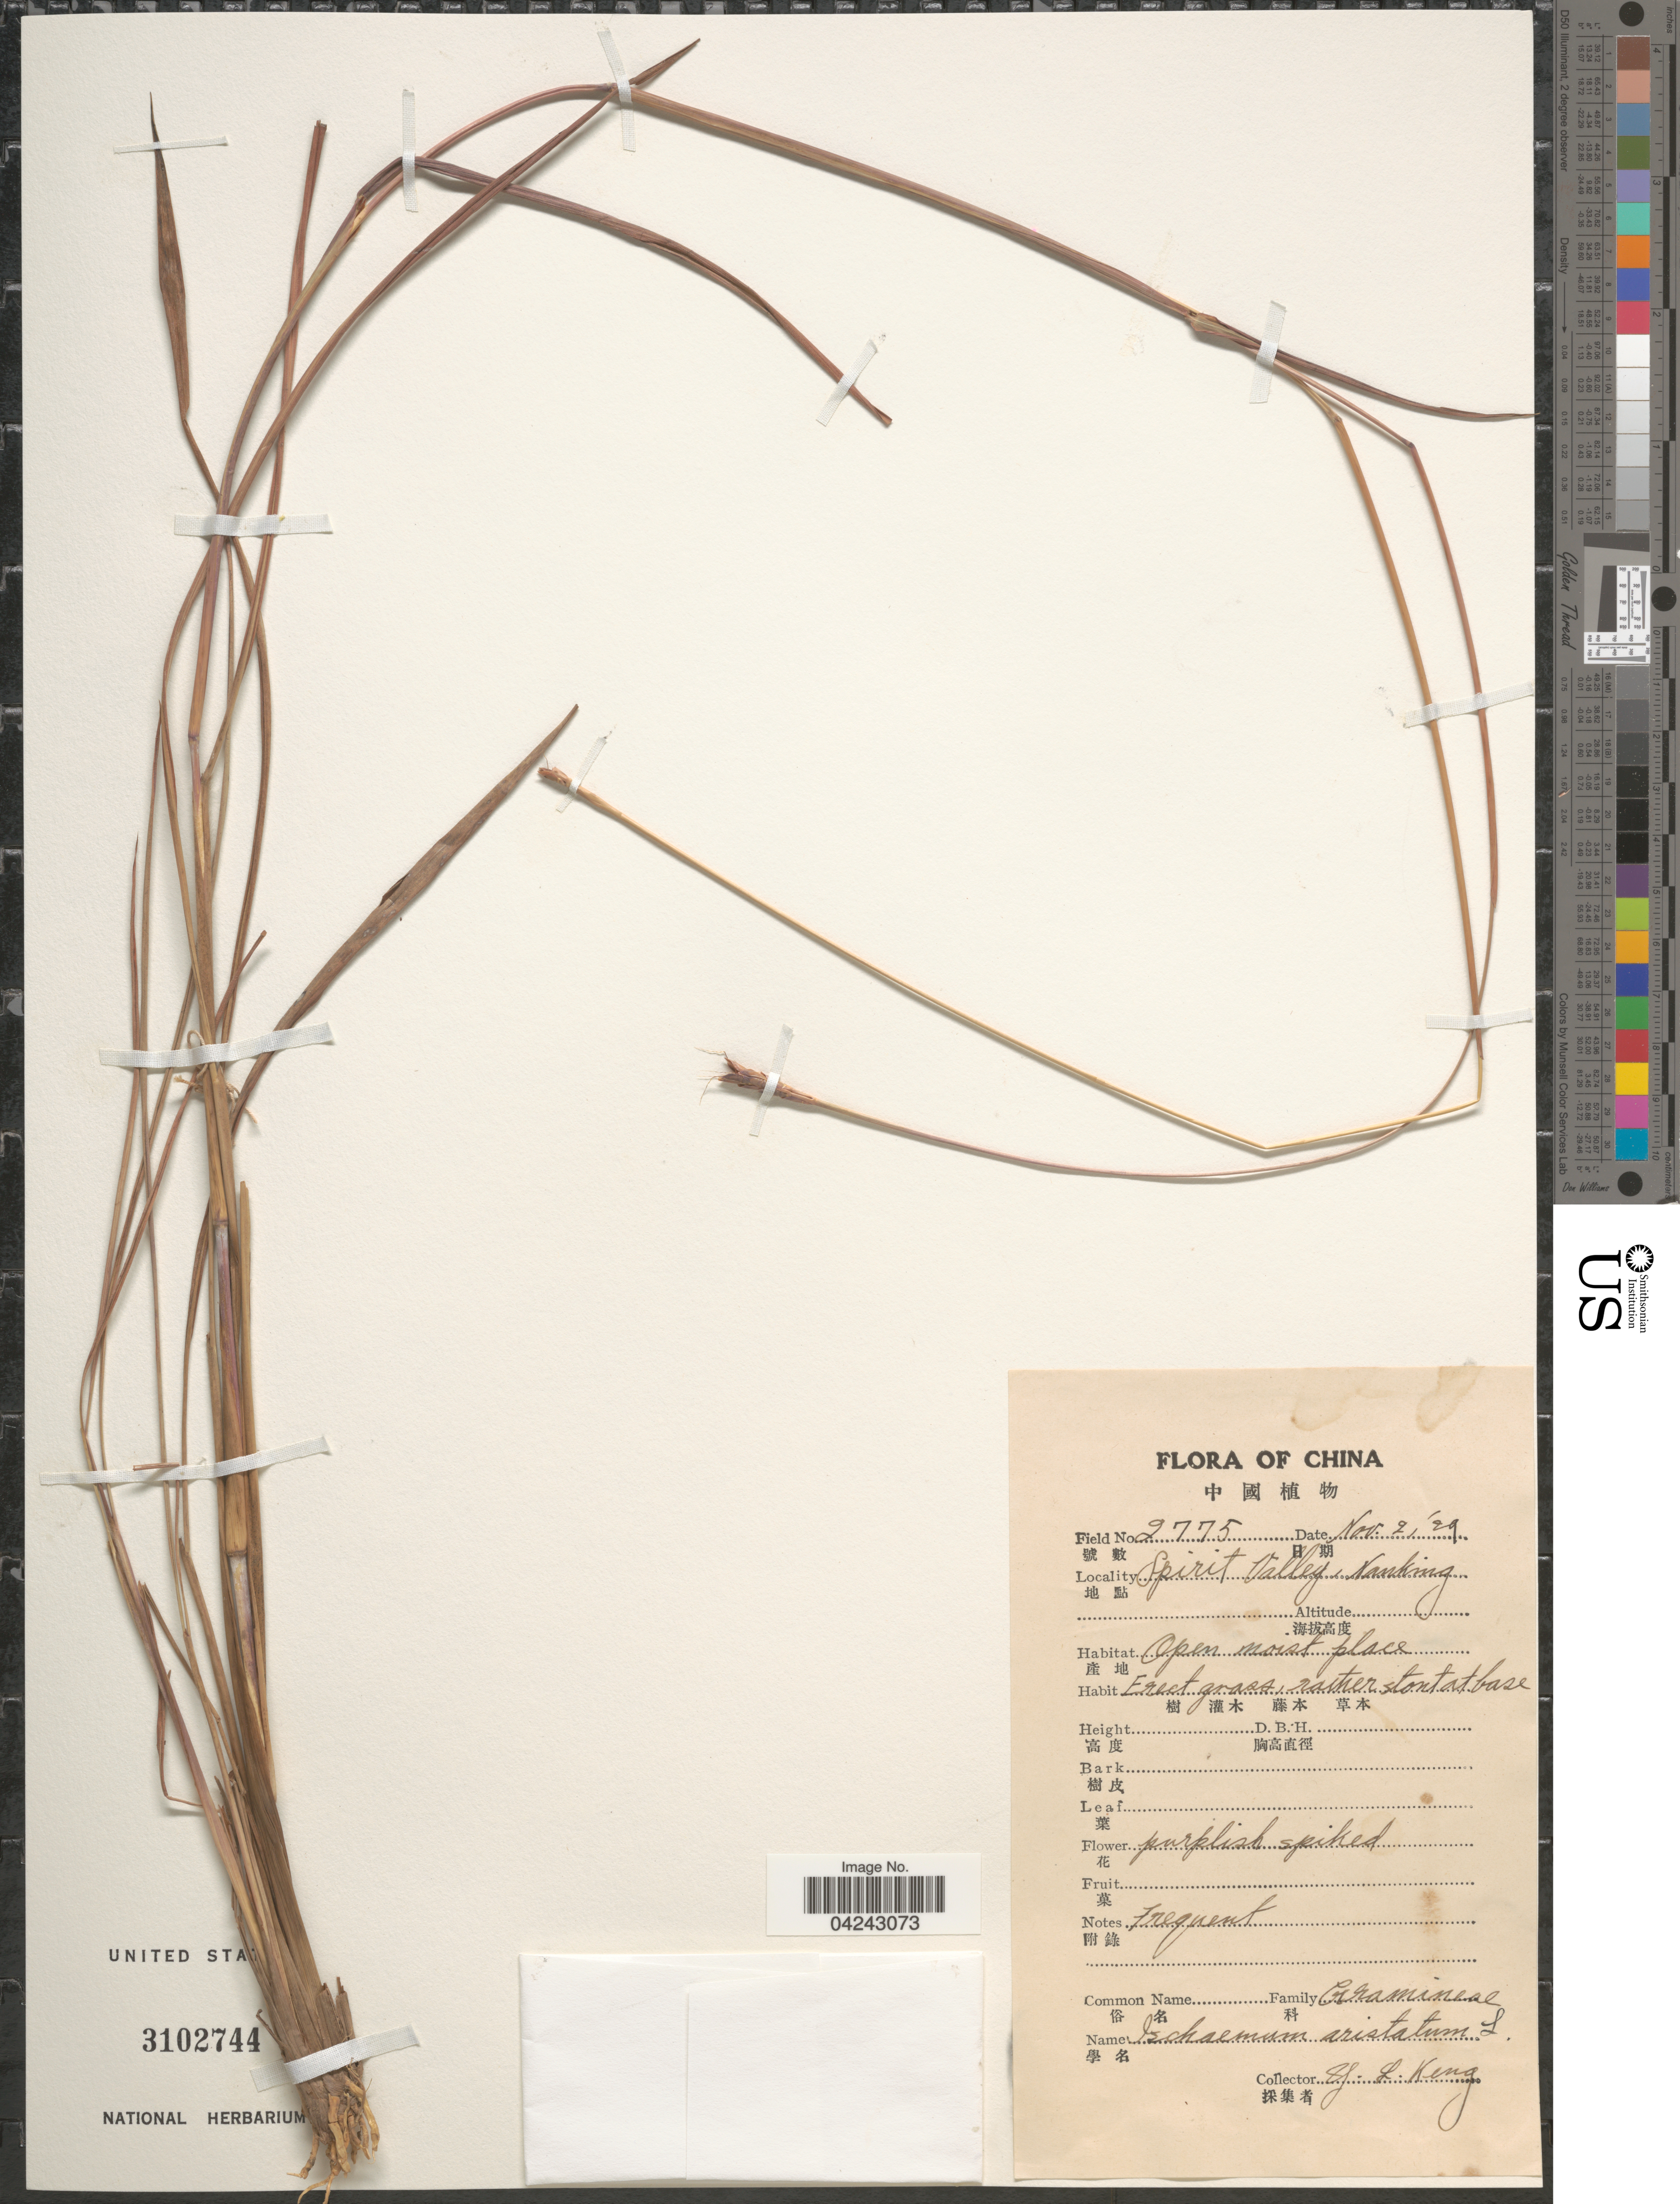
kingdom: Plantae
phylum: Tracheophyta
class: Liliopsida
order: Poales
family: Poaceae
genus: Ischaemum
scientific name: Ischaemum aristatum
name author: L.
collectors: Y. L. Keng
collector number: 2775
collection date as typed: Transcribed d/m/y: 2/11/29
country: China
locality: Spirit Valley, Kanking.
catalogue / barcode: US 3102744